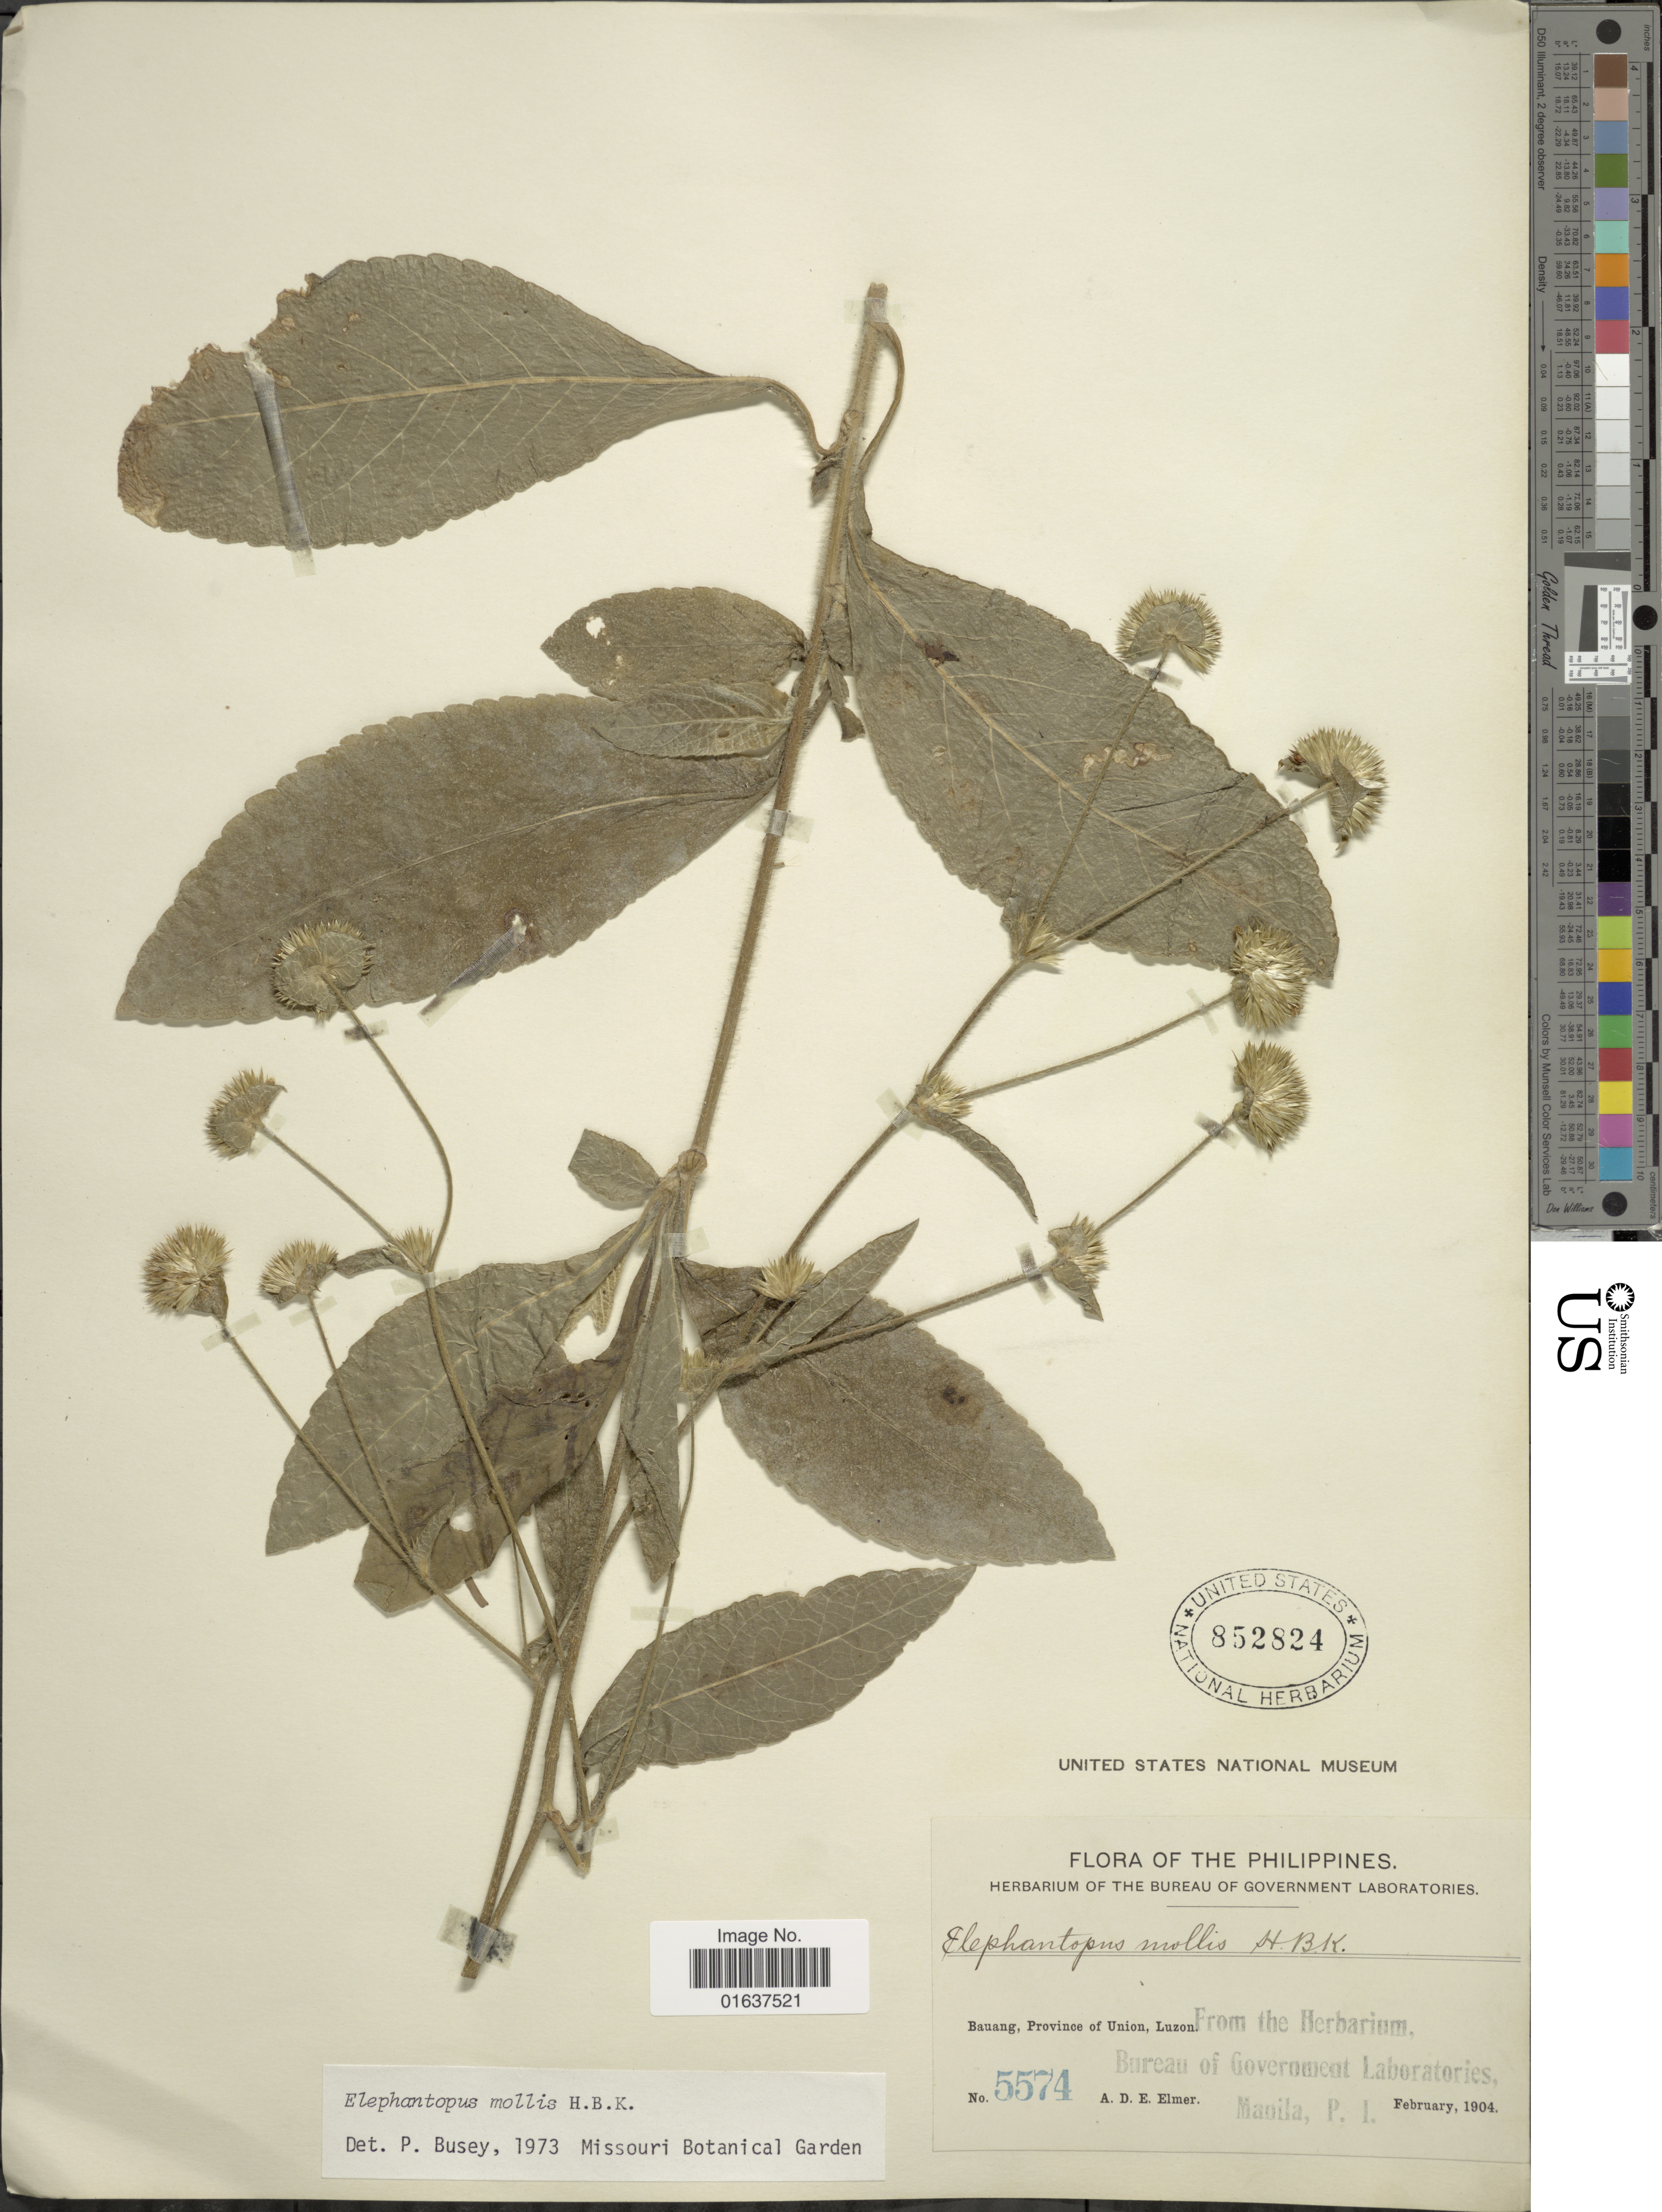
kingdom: Plantae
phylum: Tracheophyta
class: Magnoliopsida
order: Asterales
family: Asteraceae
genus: Elephantopus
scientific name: Elephantopus mollis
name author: Kunth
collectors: A. D. E. Elmer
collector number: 5574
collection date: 1904-02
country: Philippines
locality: Bauang, Province of Union, Luzon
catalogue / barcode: US 852824